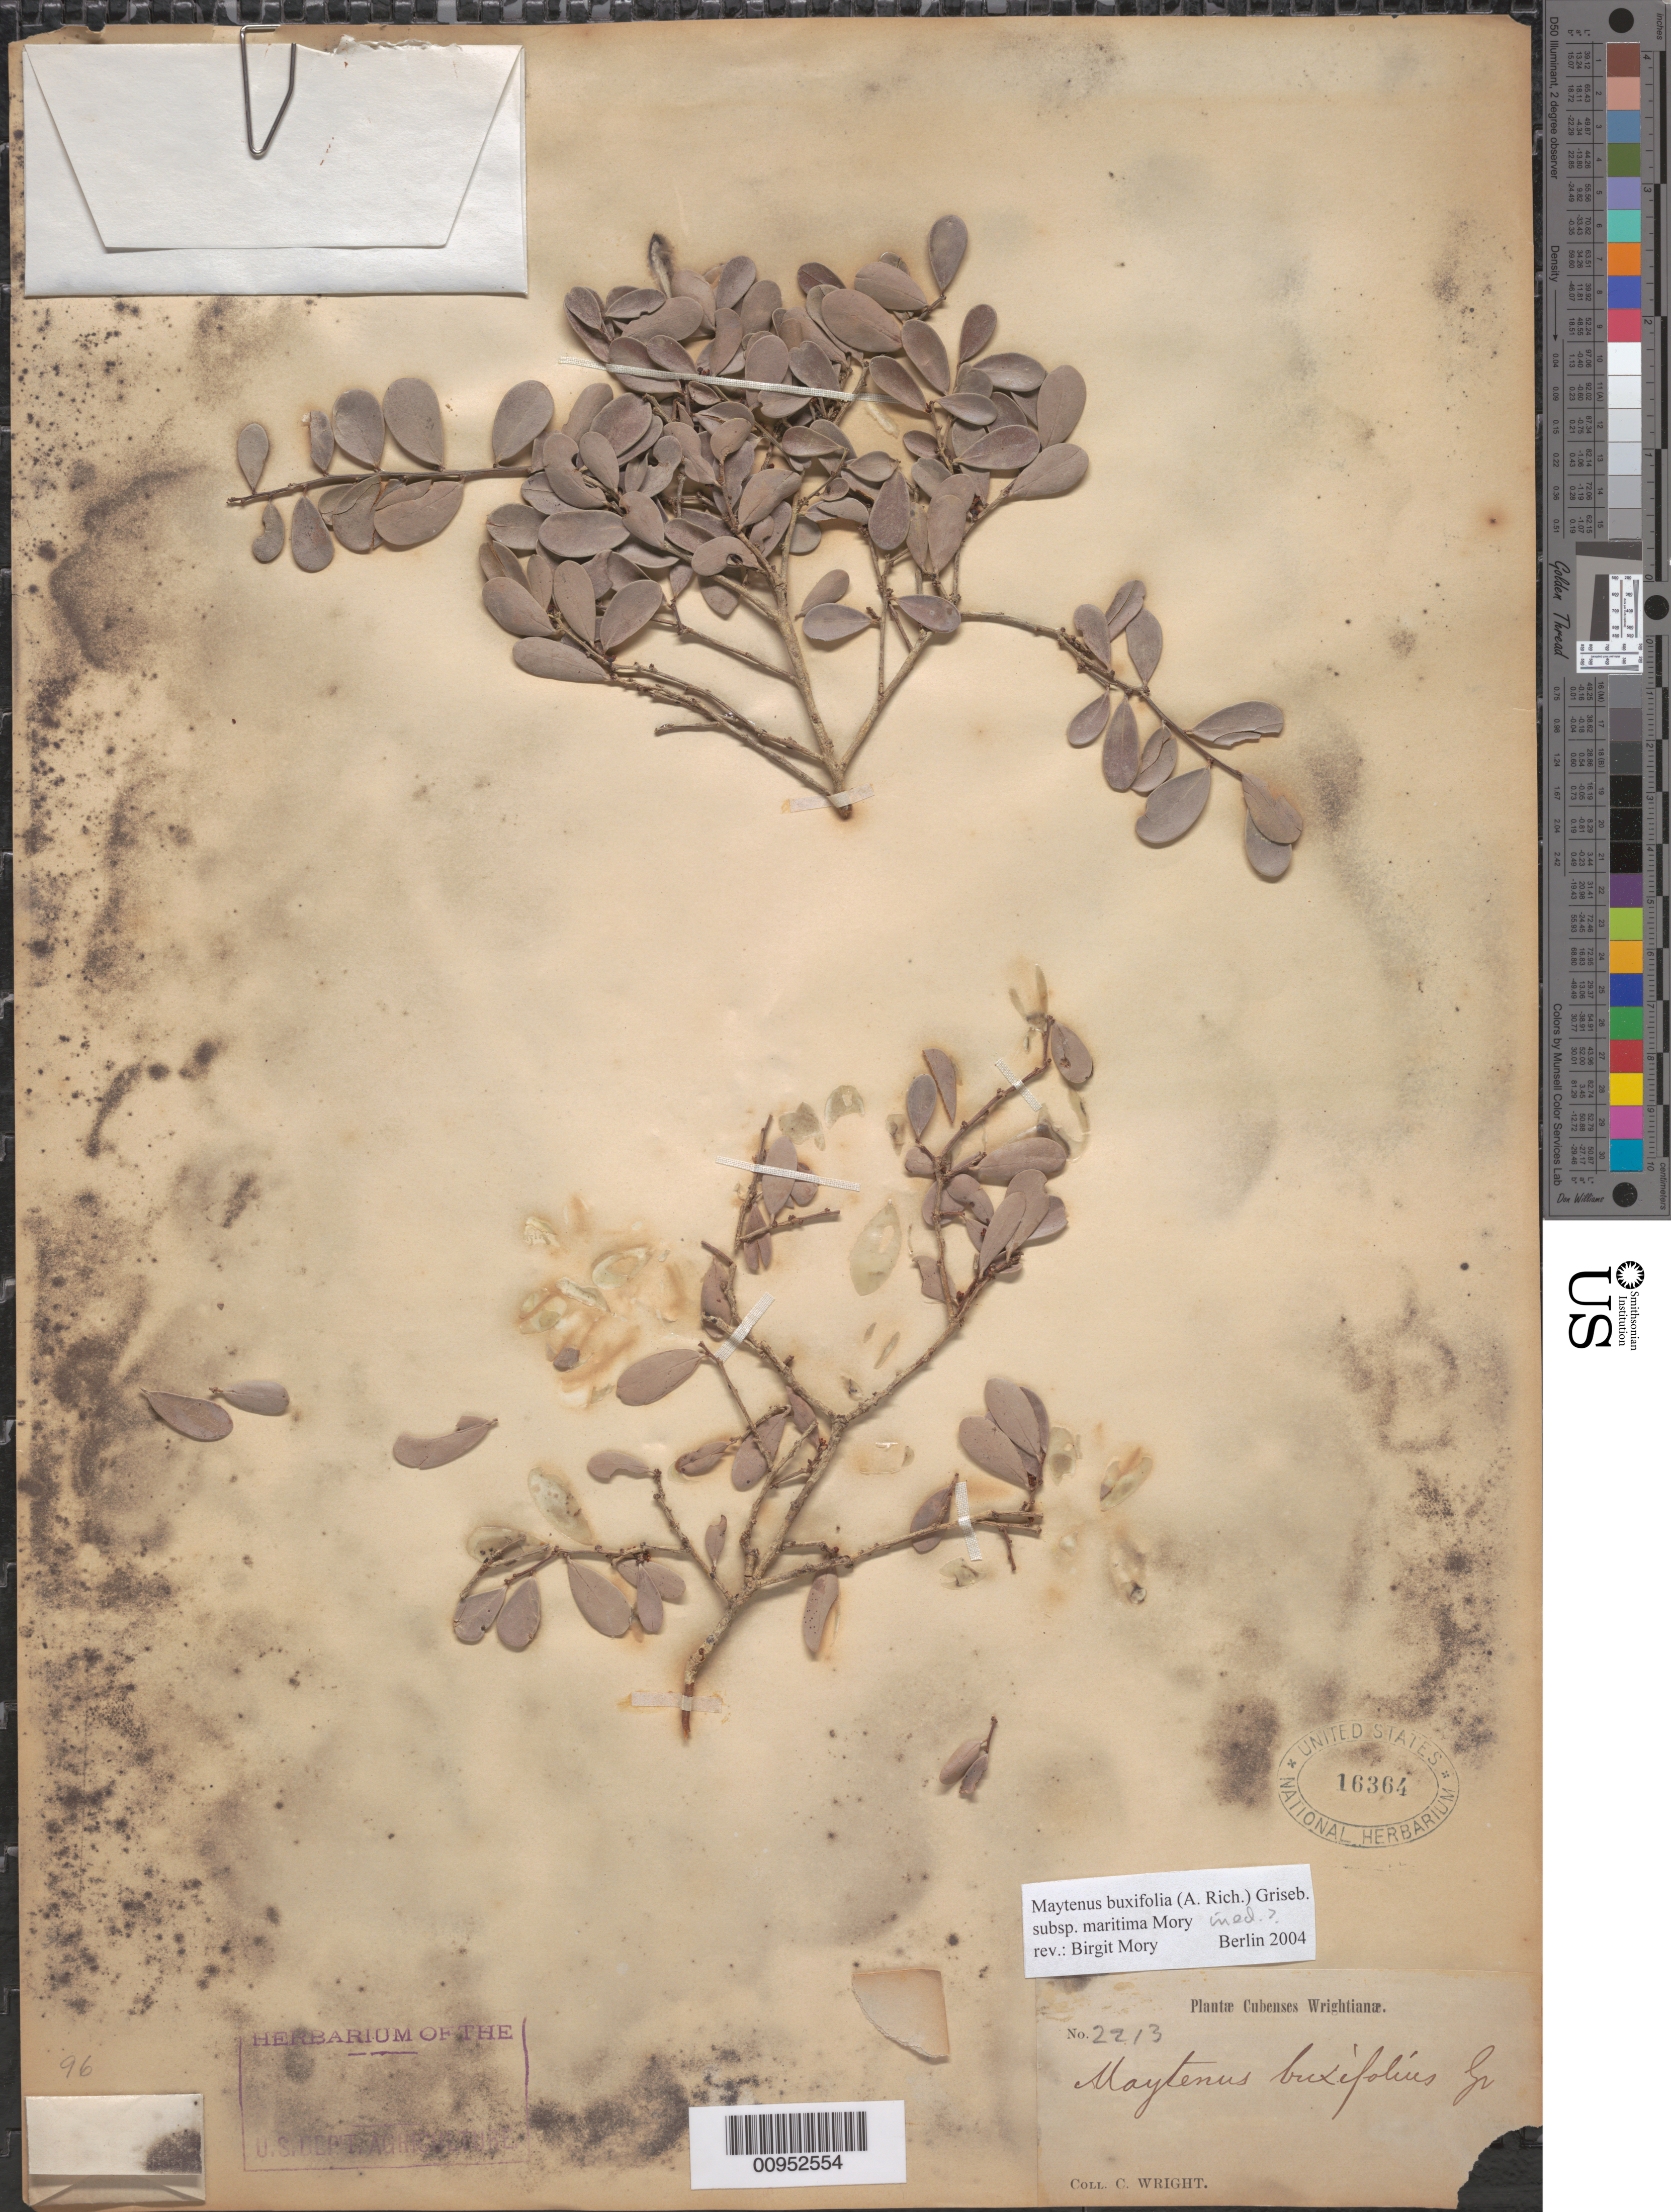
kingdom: Plantae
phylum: Tracheophyta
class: Magnoliopsida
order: Celastrales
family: Celastraceae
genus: Maytenus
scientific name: Maytenus buxifolia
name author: (A. Rich.) Griseb.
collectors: C. Wright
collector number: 2213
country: Cuba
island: Cuba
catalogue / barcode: US 16364